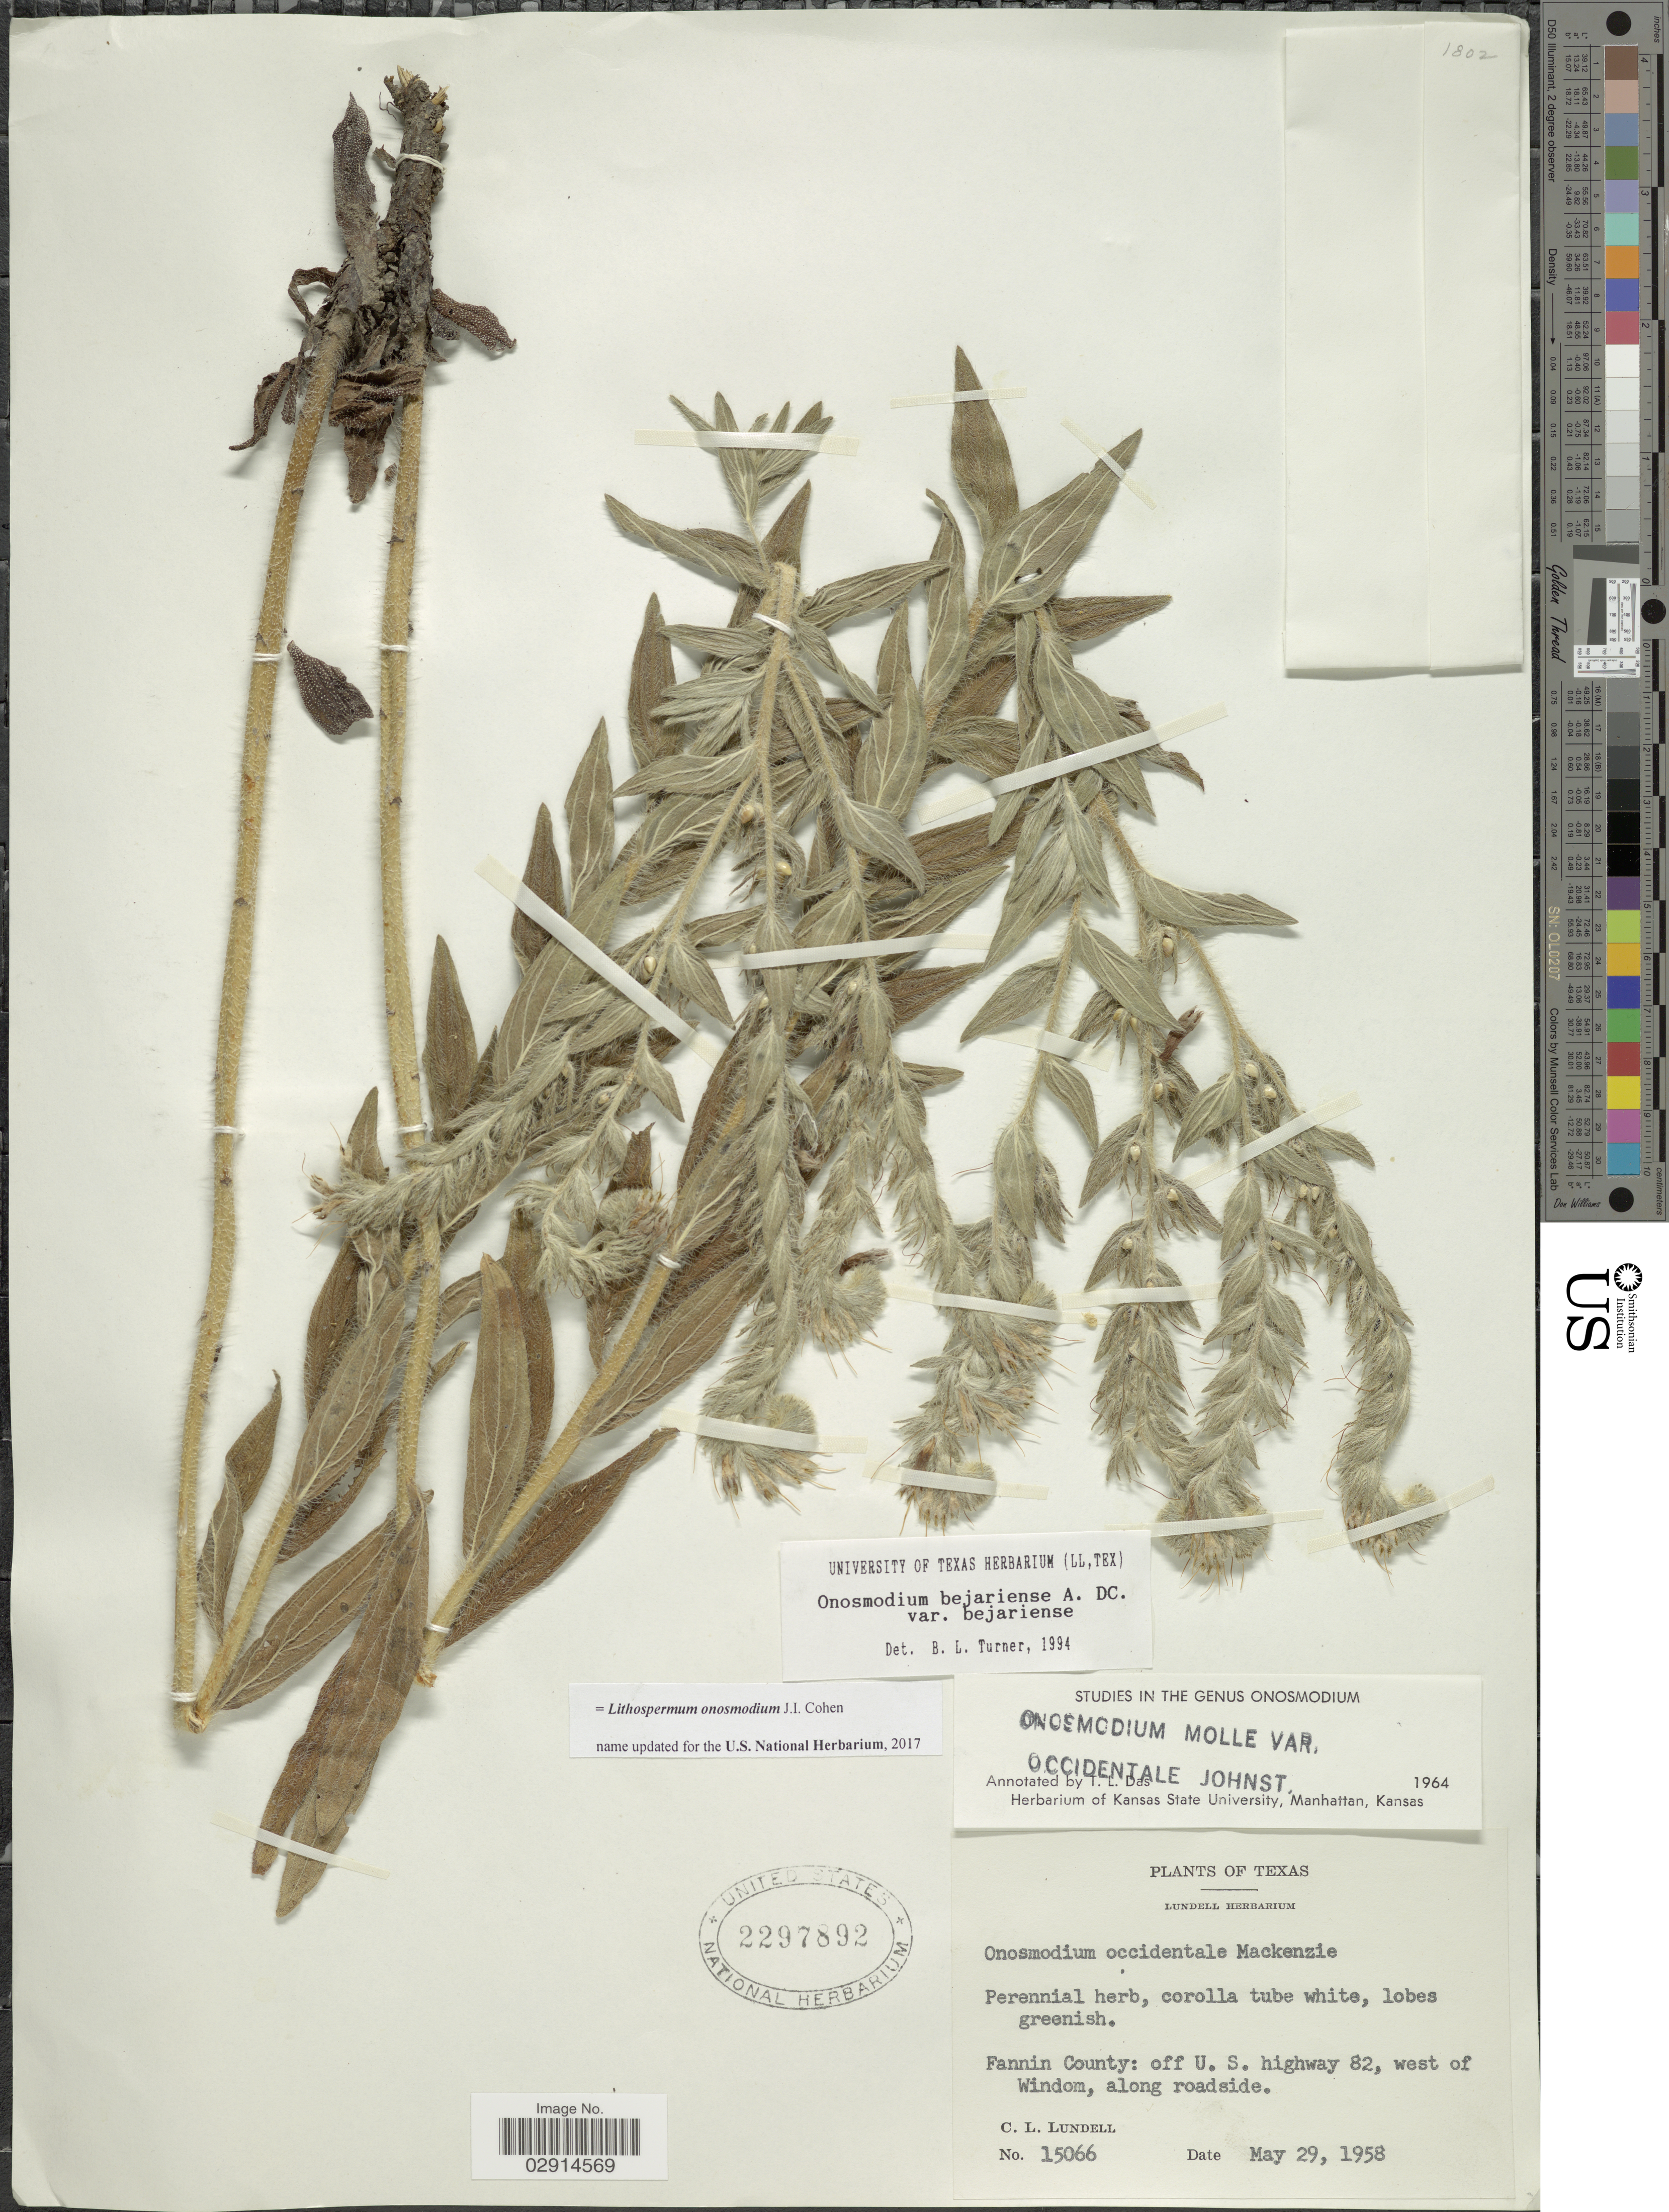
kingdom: Plantae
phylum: Tracheophyta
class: Magnoliopsida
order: Boraginales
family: Boraginaceae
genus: Lithospermum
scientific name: Lithospermum onosmodium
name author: Cohen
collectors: C. L. Lundell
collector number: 15066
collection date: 1958-05-29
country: United States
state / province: Texas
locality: Fannin County: off U. S. highway 82, west of Windom.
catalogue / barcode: US 2297892